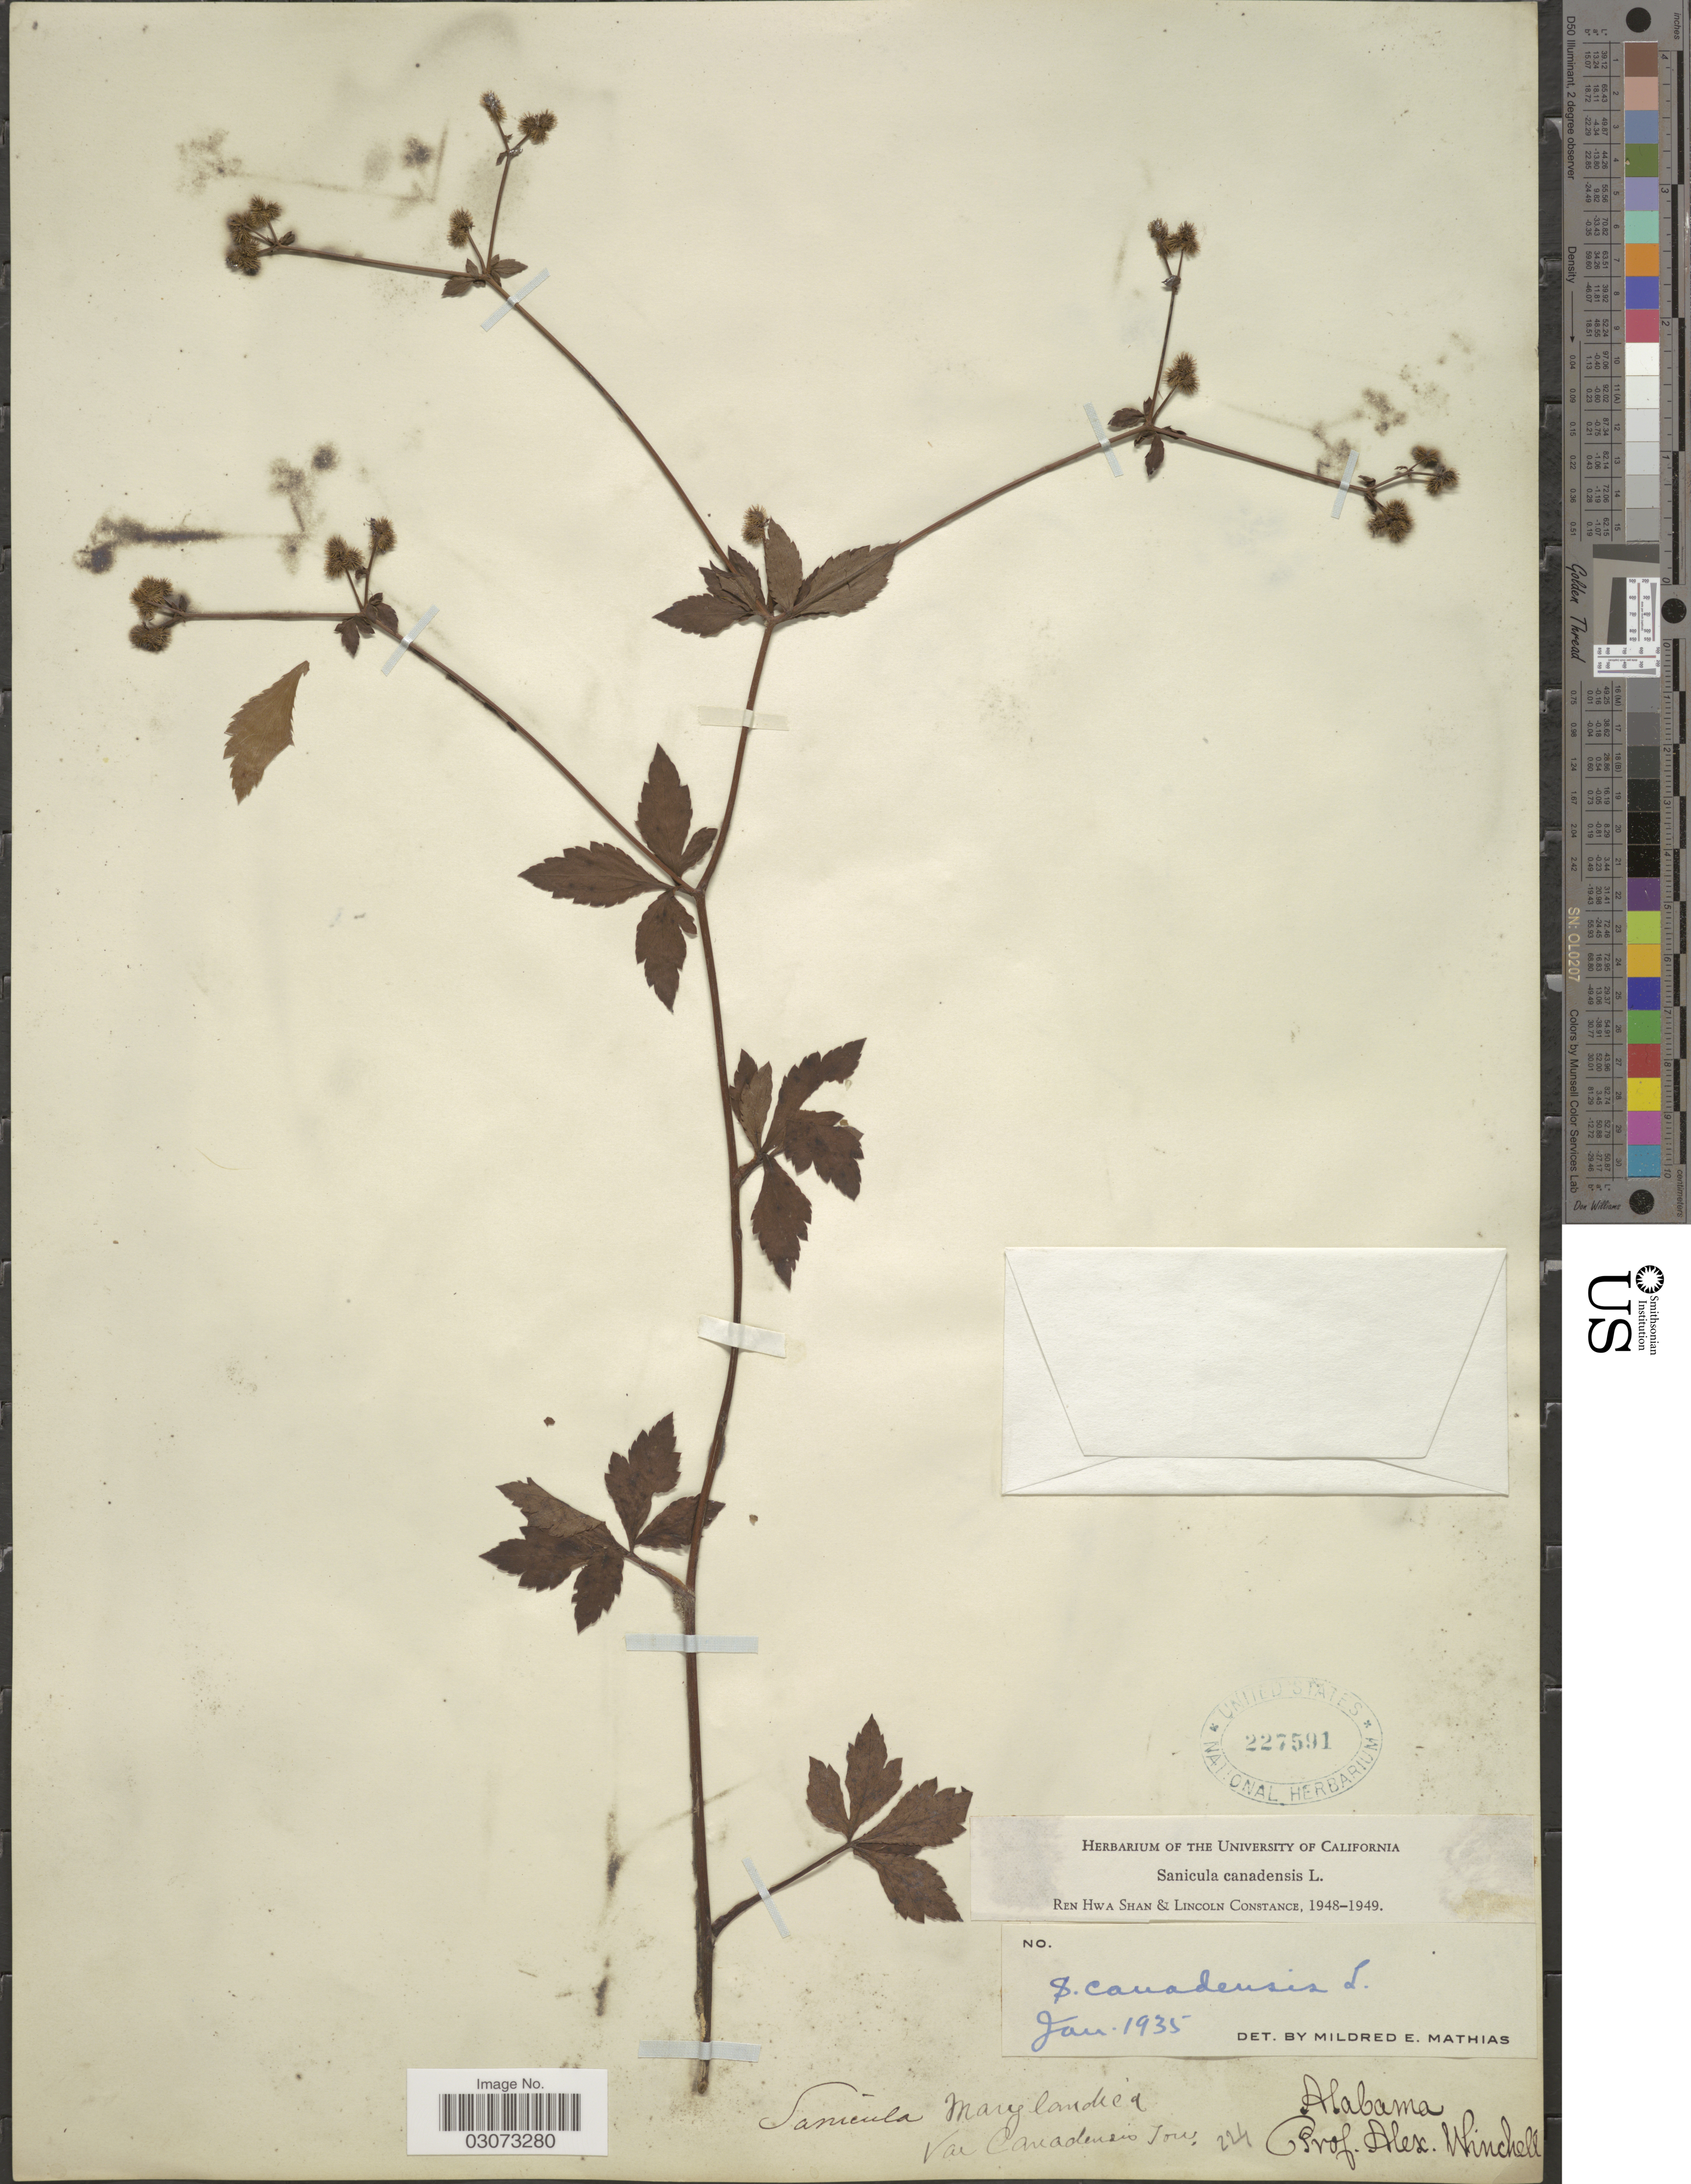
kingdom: Plantae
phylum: Tracheophyta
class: Magnoliopsida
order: Apiales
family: Apiaceae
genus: Sanicula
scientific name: Sanicula canadensis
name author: L.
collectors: A. Winchell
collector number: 224 ?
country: United States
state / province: Alabama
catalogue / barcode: US 227591